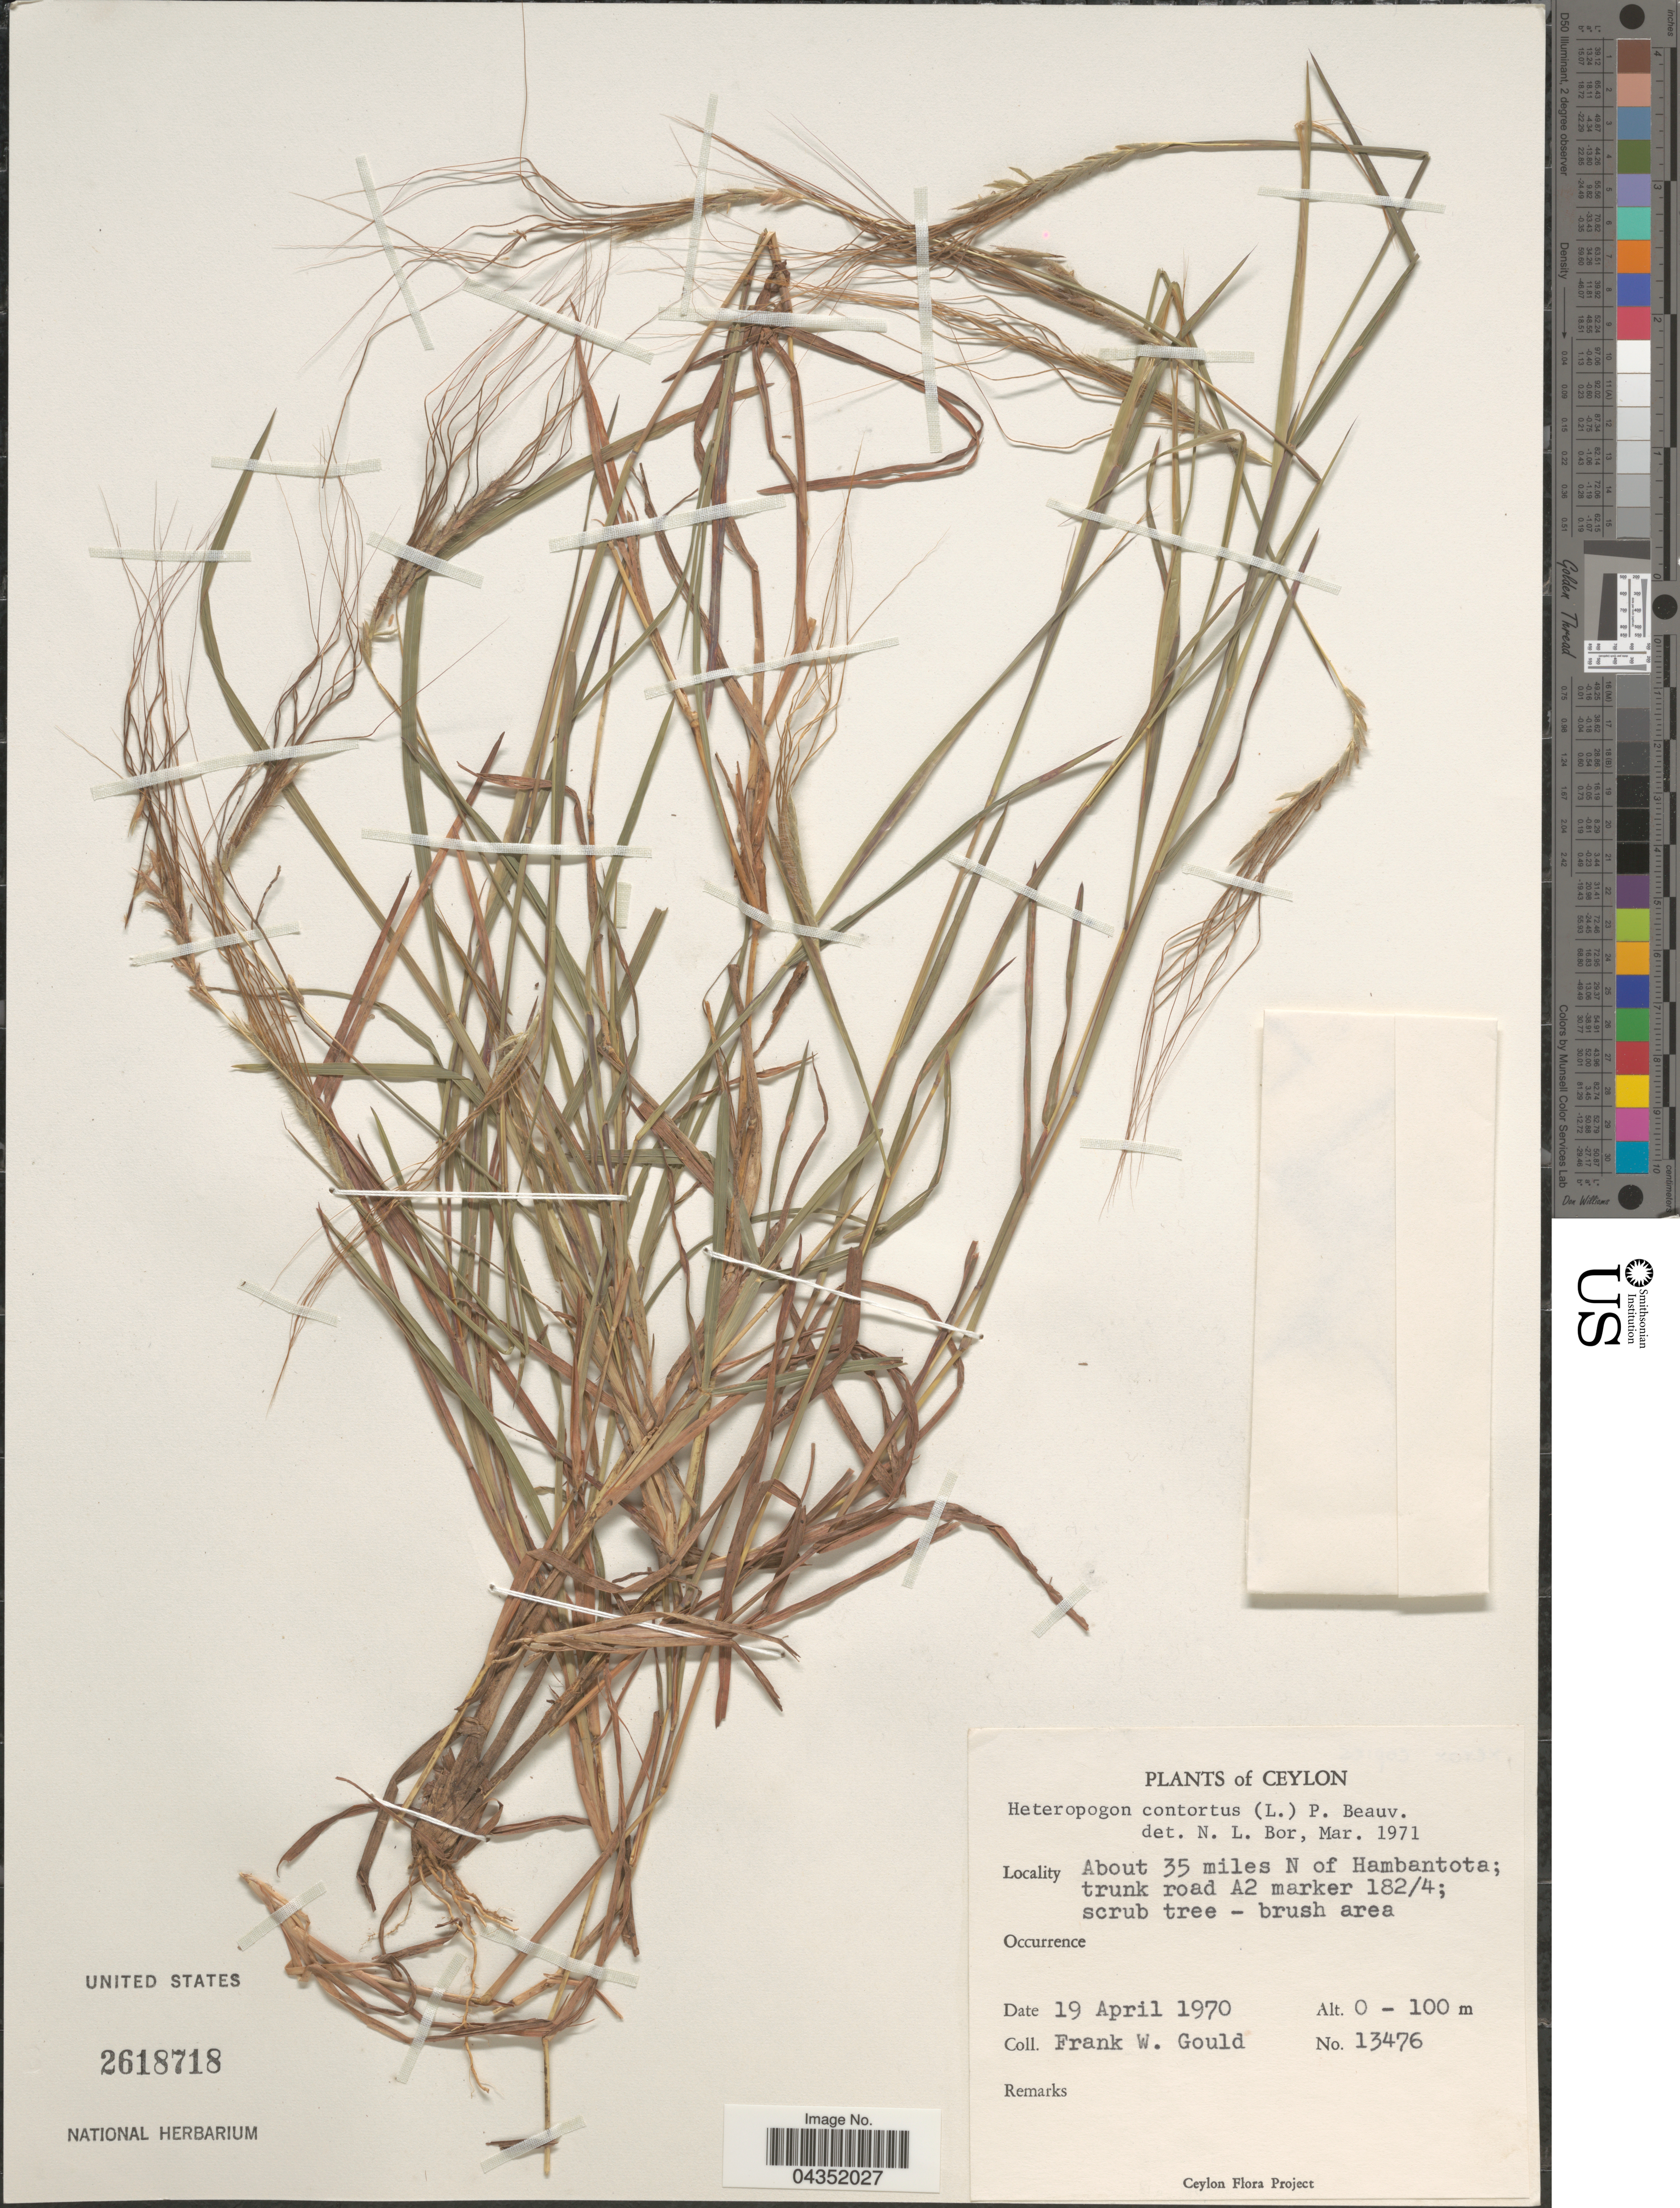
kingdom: Plantae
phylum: Tracheophyta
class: Liliopsida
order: Poales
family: Poaceae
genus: Heteropogon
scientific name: Heteropogon contortus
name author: (L.) P. Beauv. ex Roem. & Schult.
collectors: F. W. Gould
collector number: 13476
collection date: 1970-04-19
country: Sri Lanka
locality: Ceylon. About 35 miles N of Hambantota; trunk road A2 marker 182/4.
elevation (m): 0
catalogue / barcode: US 2618718